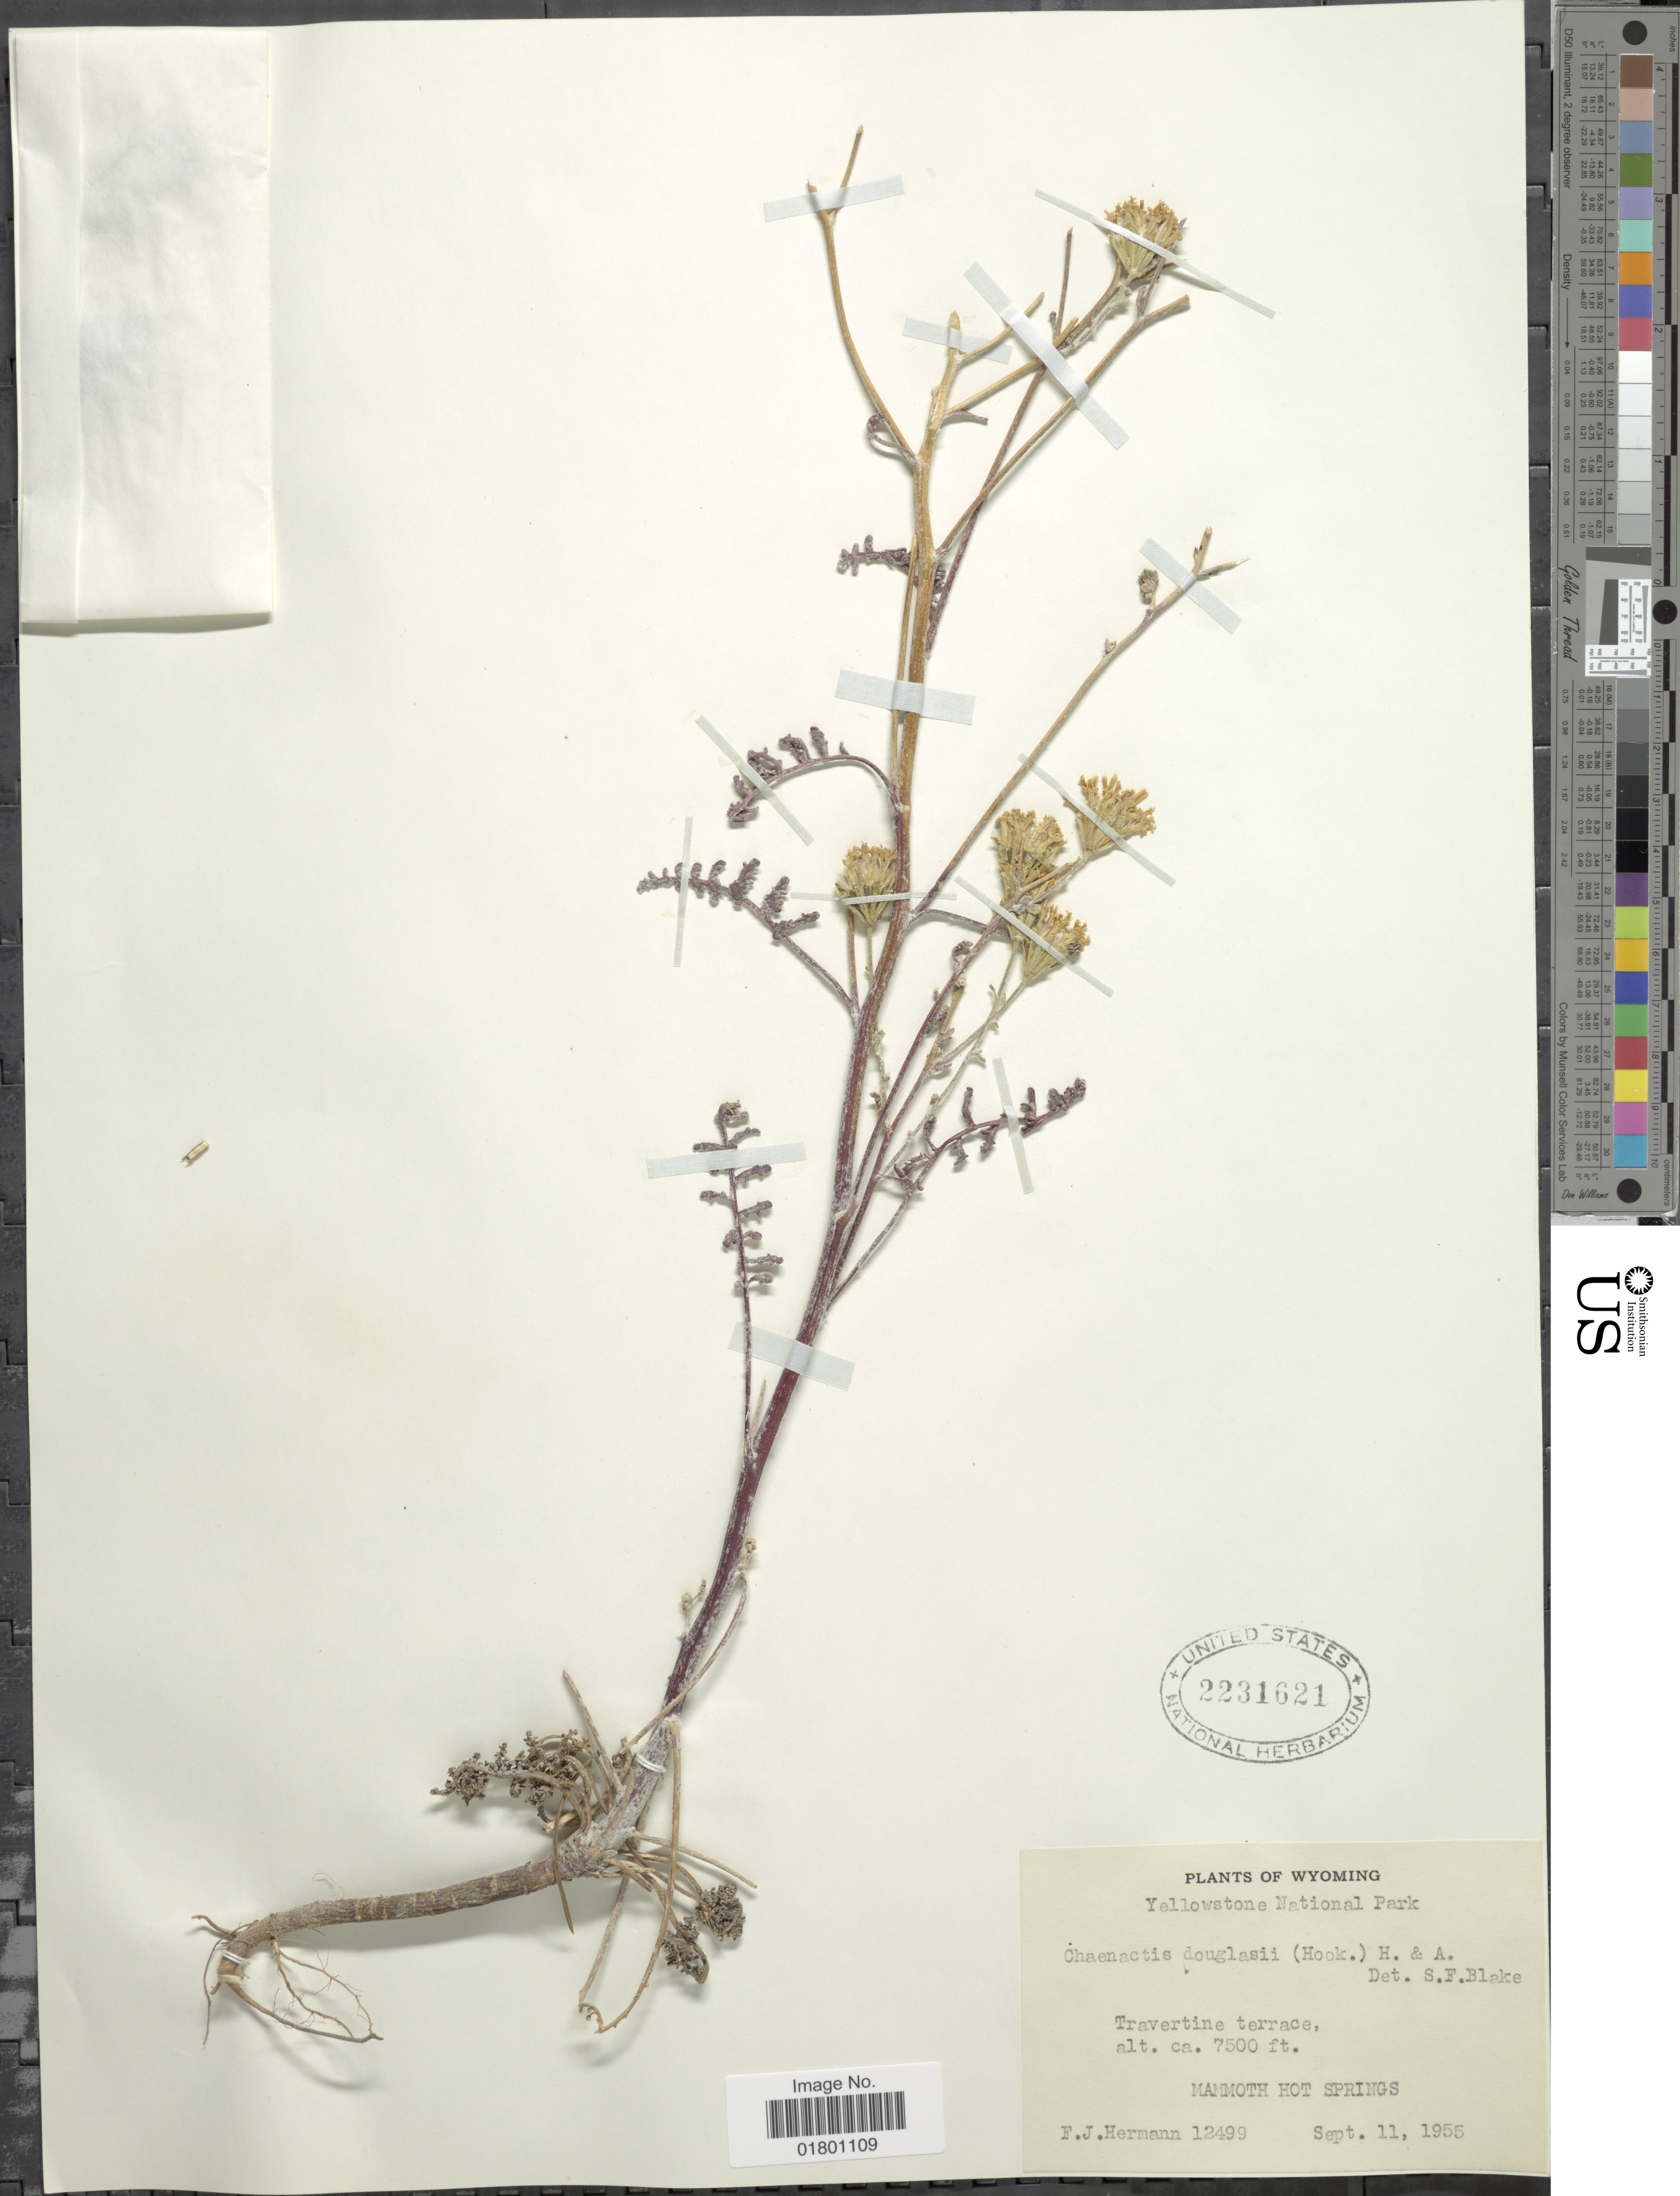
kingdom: Plantae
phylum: Tracheophyta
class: Magnoliopsida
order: Asterales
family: Asteraceae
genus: Chaenactis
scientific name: Chaenactis douglasii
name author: Hook. & Arn.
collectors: F. J. Hermann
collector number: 12499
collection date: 1955-09-11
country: United States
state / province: Wyoming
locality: Travertine terrace, Mammoth Hot Springs, Yellowstone National Park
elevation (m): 2286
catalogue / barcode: US 2231621